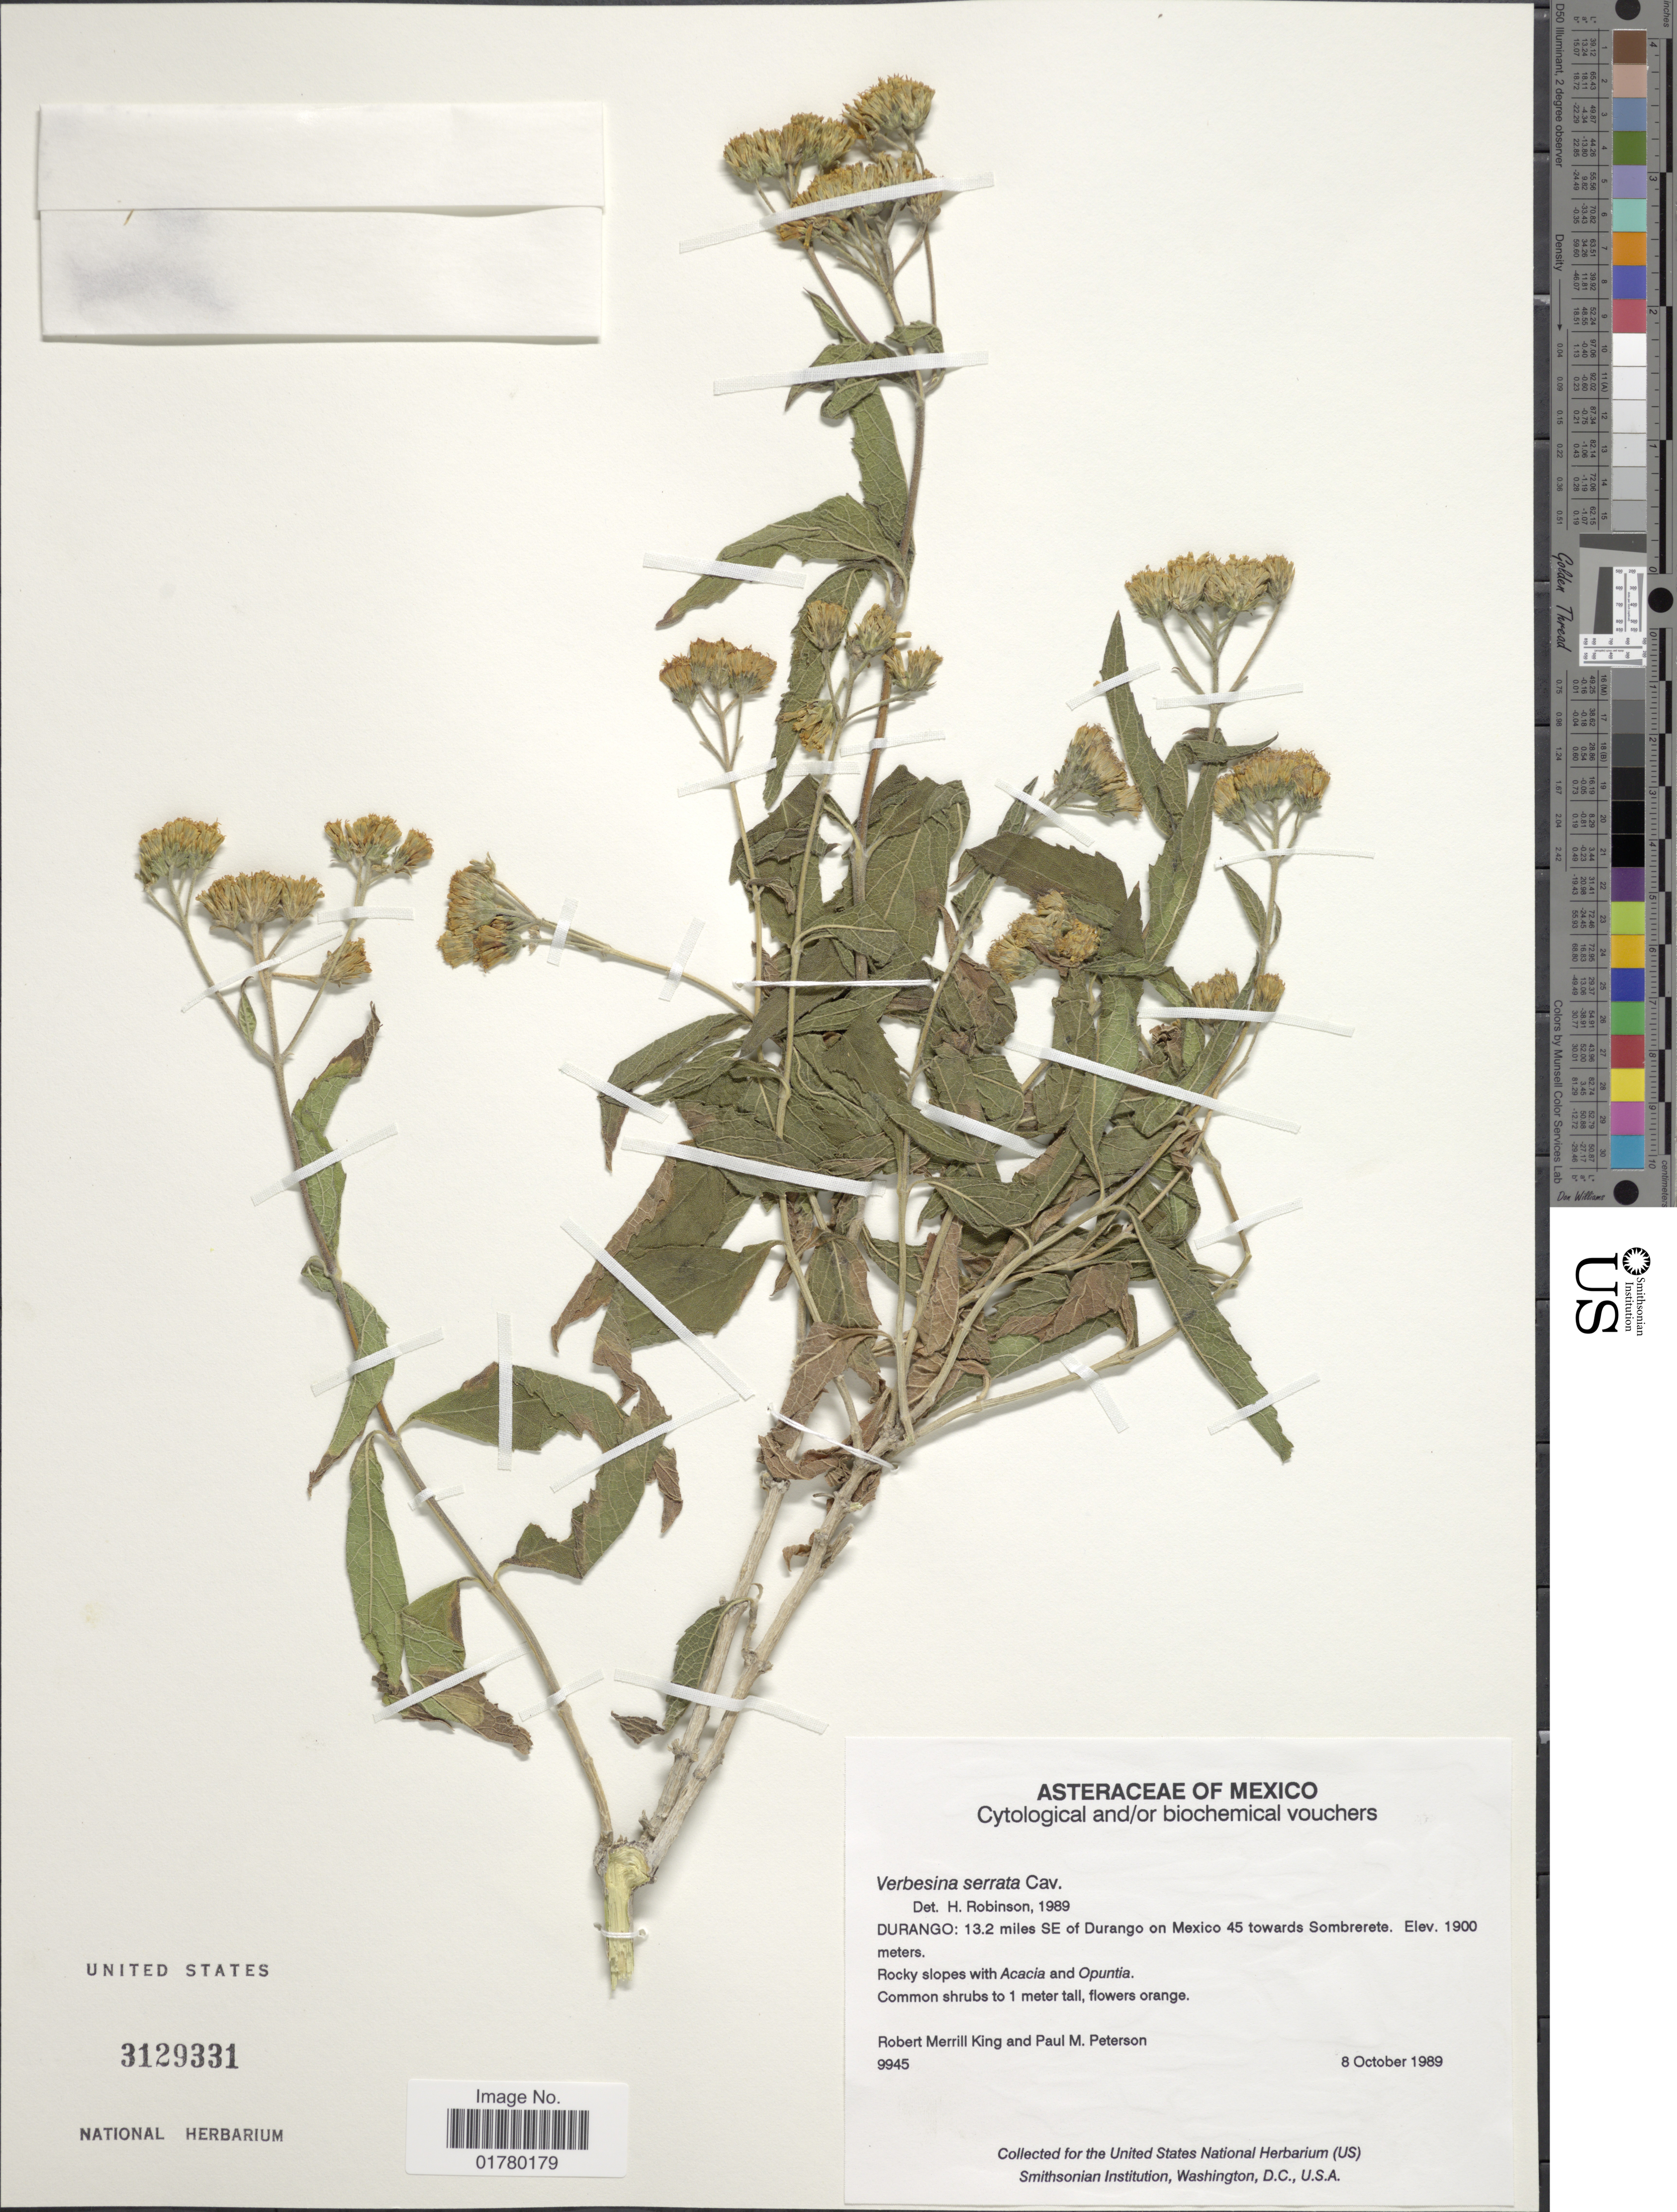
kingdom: Plantae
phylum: Tracheophyta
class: Magnoliopsida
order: Asterales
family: Asteraceae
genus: Verbesina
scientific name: Verbesina serrata var. pringlei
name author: (B.L. Rob.) B.L. Rob. & Greenm.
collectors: R. M. King & P. M. Peterson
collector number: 9945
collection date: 1989-10-08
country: Mexico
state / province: Durango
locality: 13.2 miles SE of Durango on Mexico 45 towards Sombrerete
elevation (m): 1900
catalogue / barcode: US 3129331